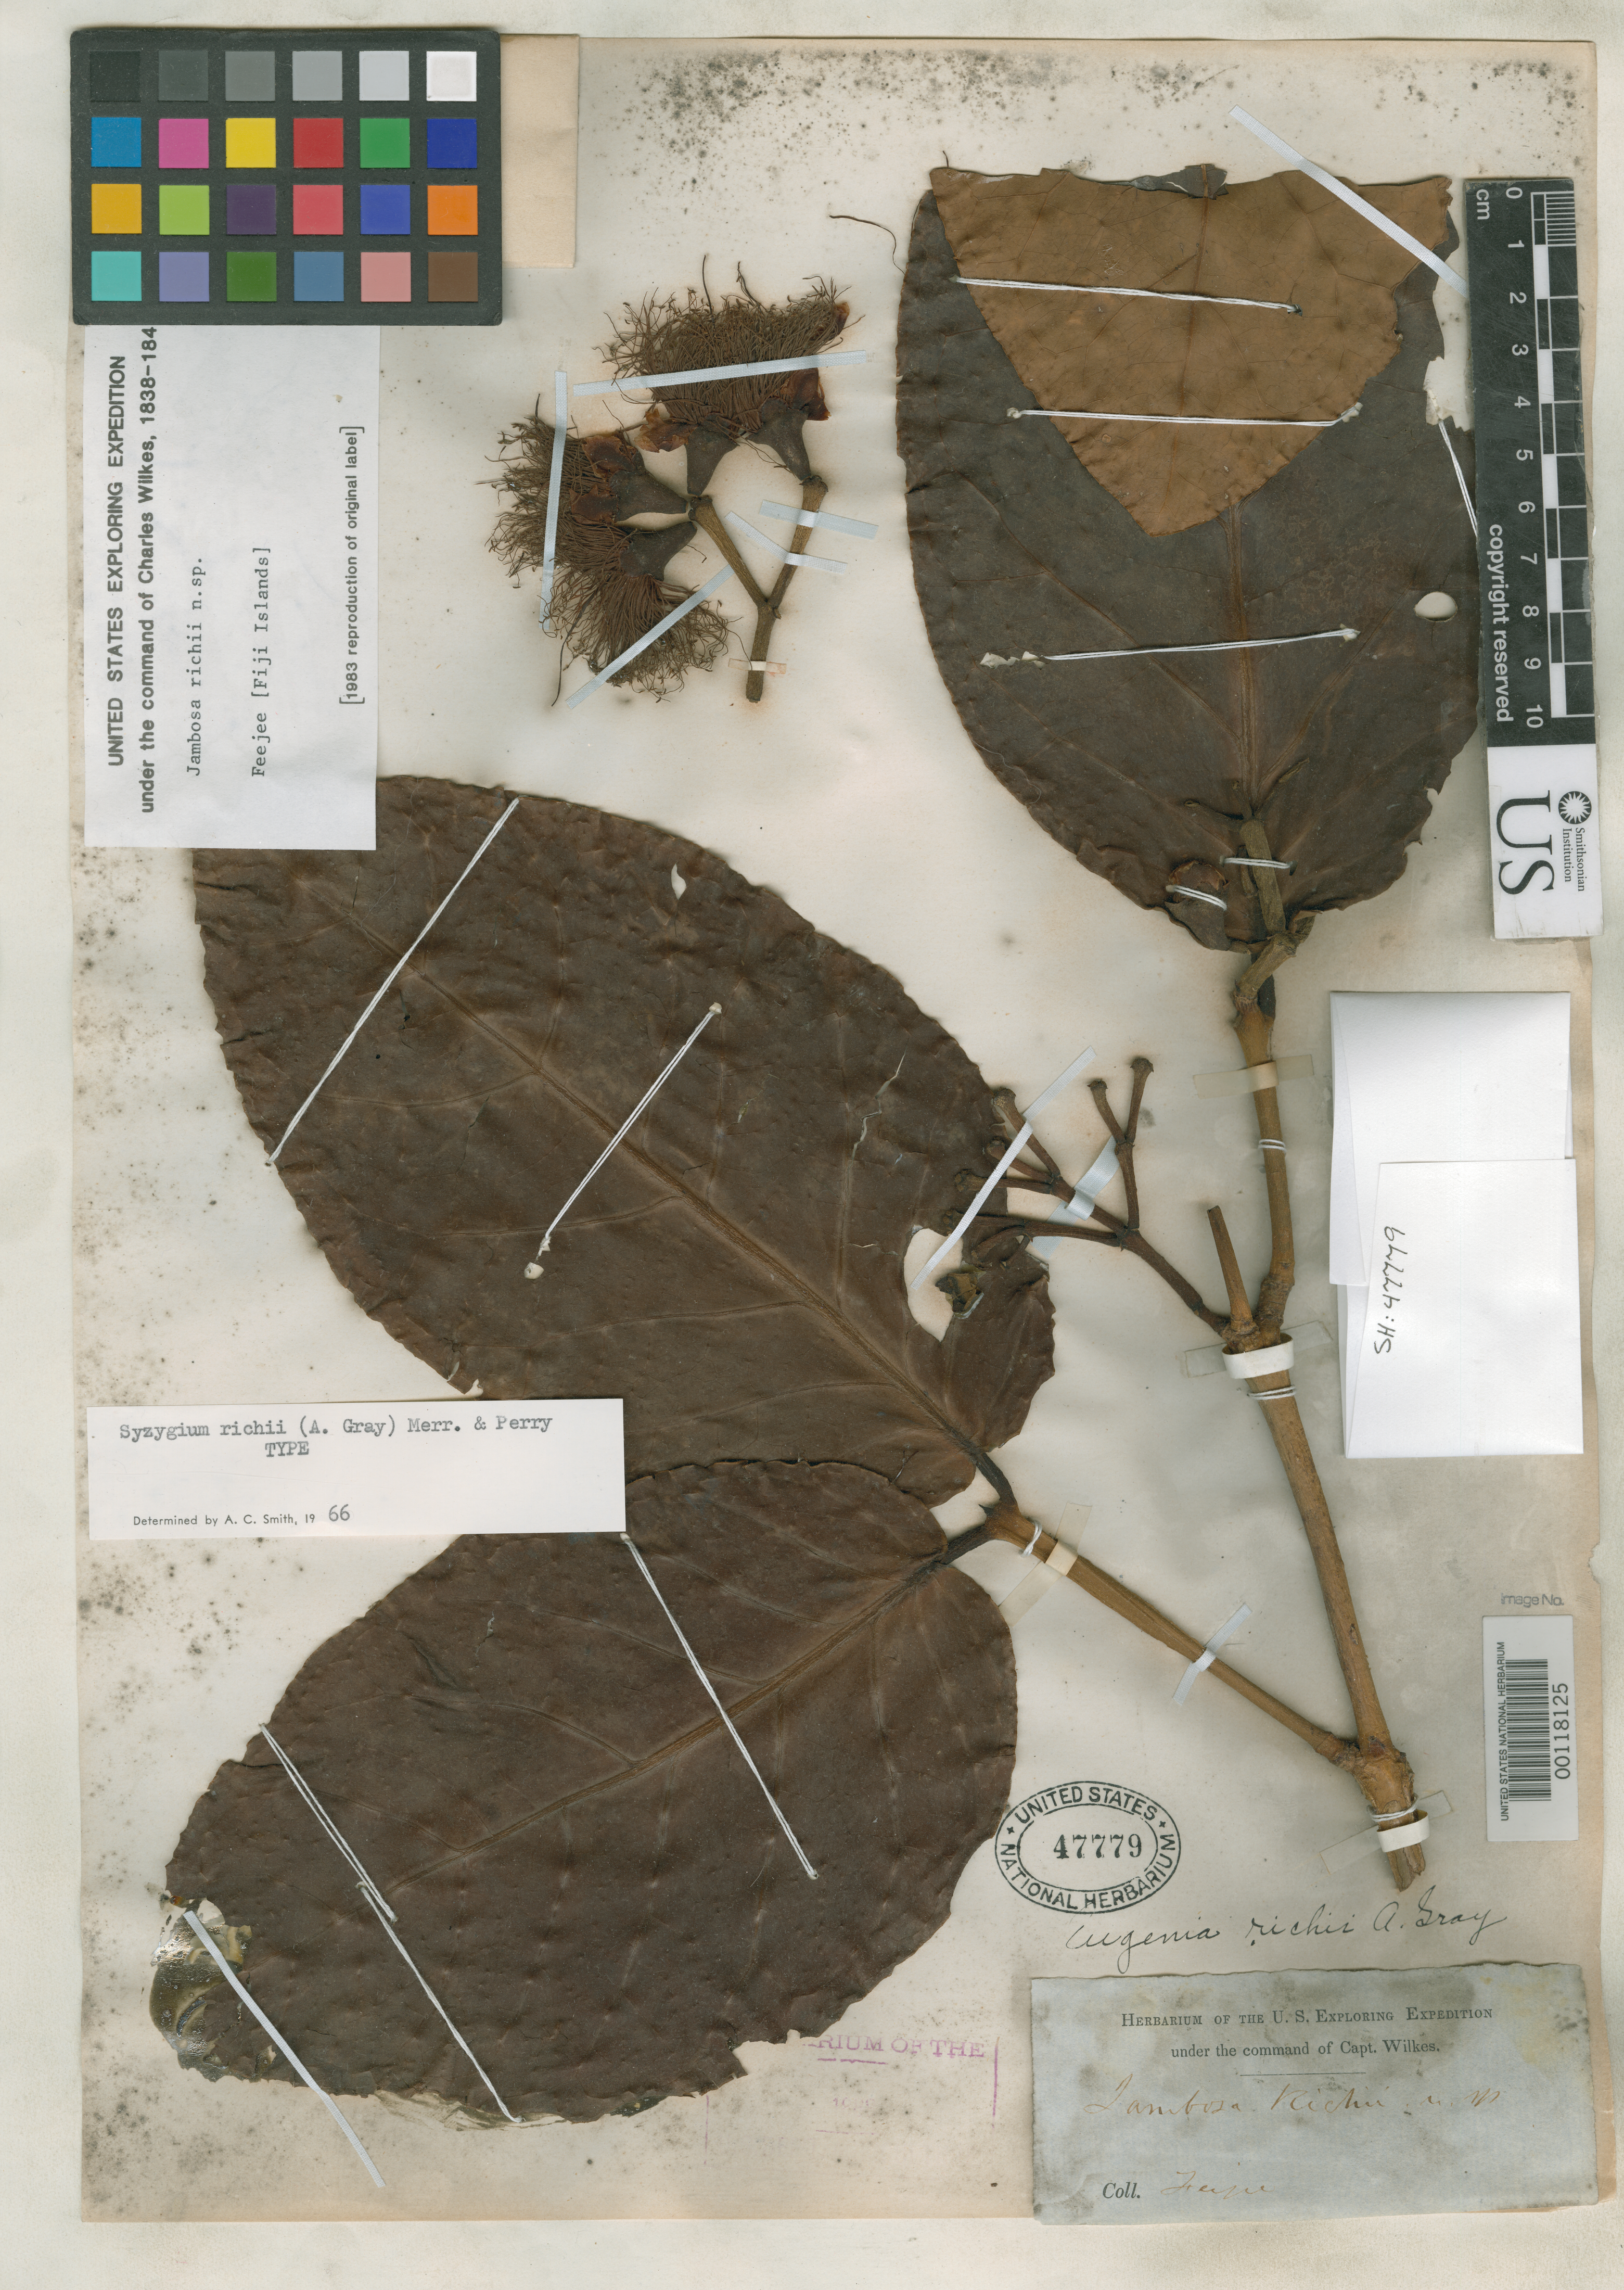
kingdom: Plantae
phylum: Tracheophyta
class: Magnoliopsida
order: Myrtales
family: Myrtaceae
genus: Eugenia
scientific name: Eugenia richii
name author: A. Gray in Wilkes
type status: Holotype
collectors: Wilkes Explor. Exped.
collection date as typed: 1838 to -- --- 1842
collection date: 1838/1842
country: Fiji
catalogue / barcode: US 47779